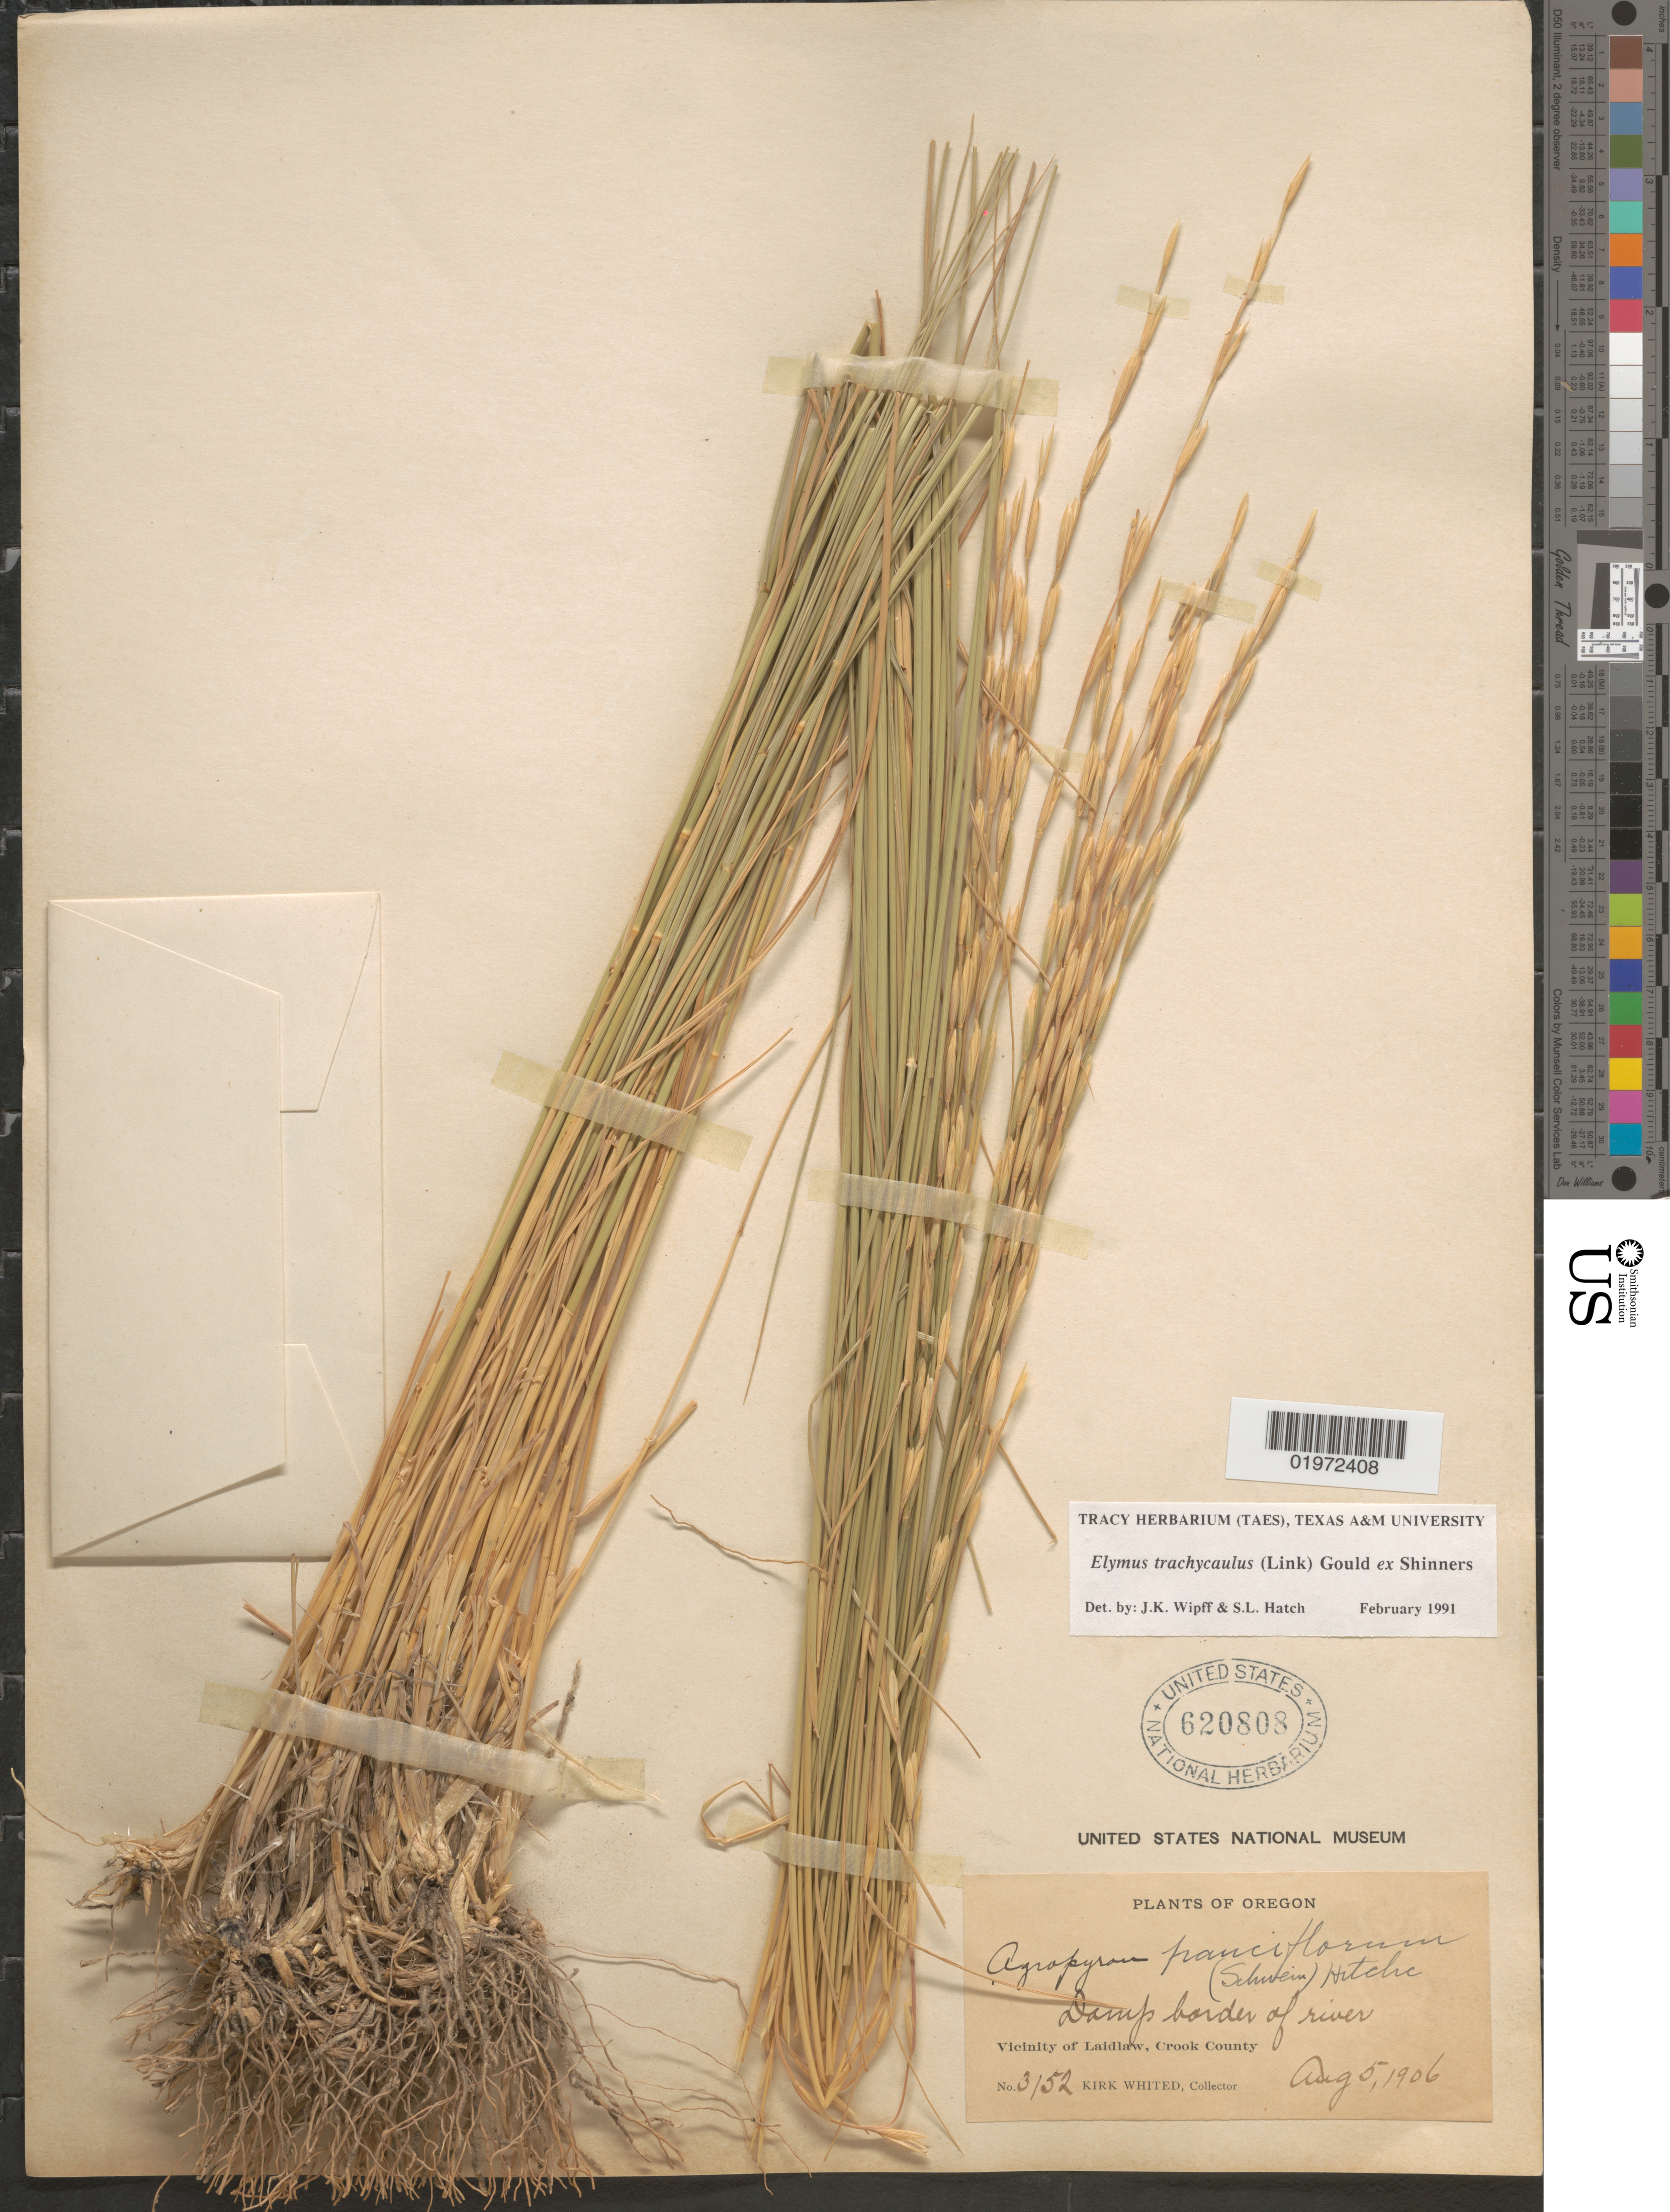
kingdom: Plantae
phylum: Tracheophyta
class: Liliopsida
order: Poales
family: Poaceae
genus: Elymus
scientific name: Elymus trachycaulus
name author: (Link) Gould ex Shinners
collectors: K. Whited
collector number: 3152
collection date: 1906-08-05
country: United States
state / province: Oregon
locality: Damp border of river. Vicinity of Laidlaw, Crook County.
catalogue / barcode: US 620808